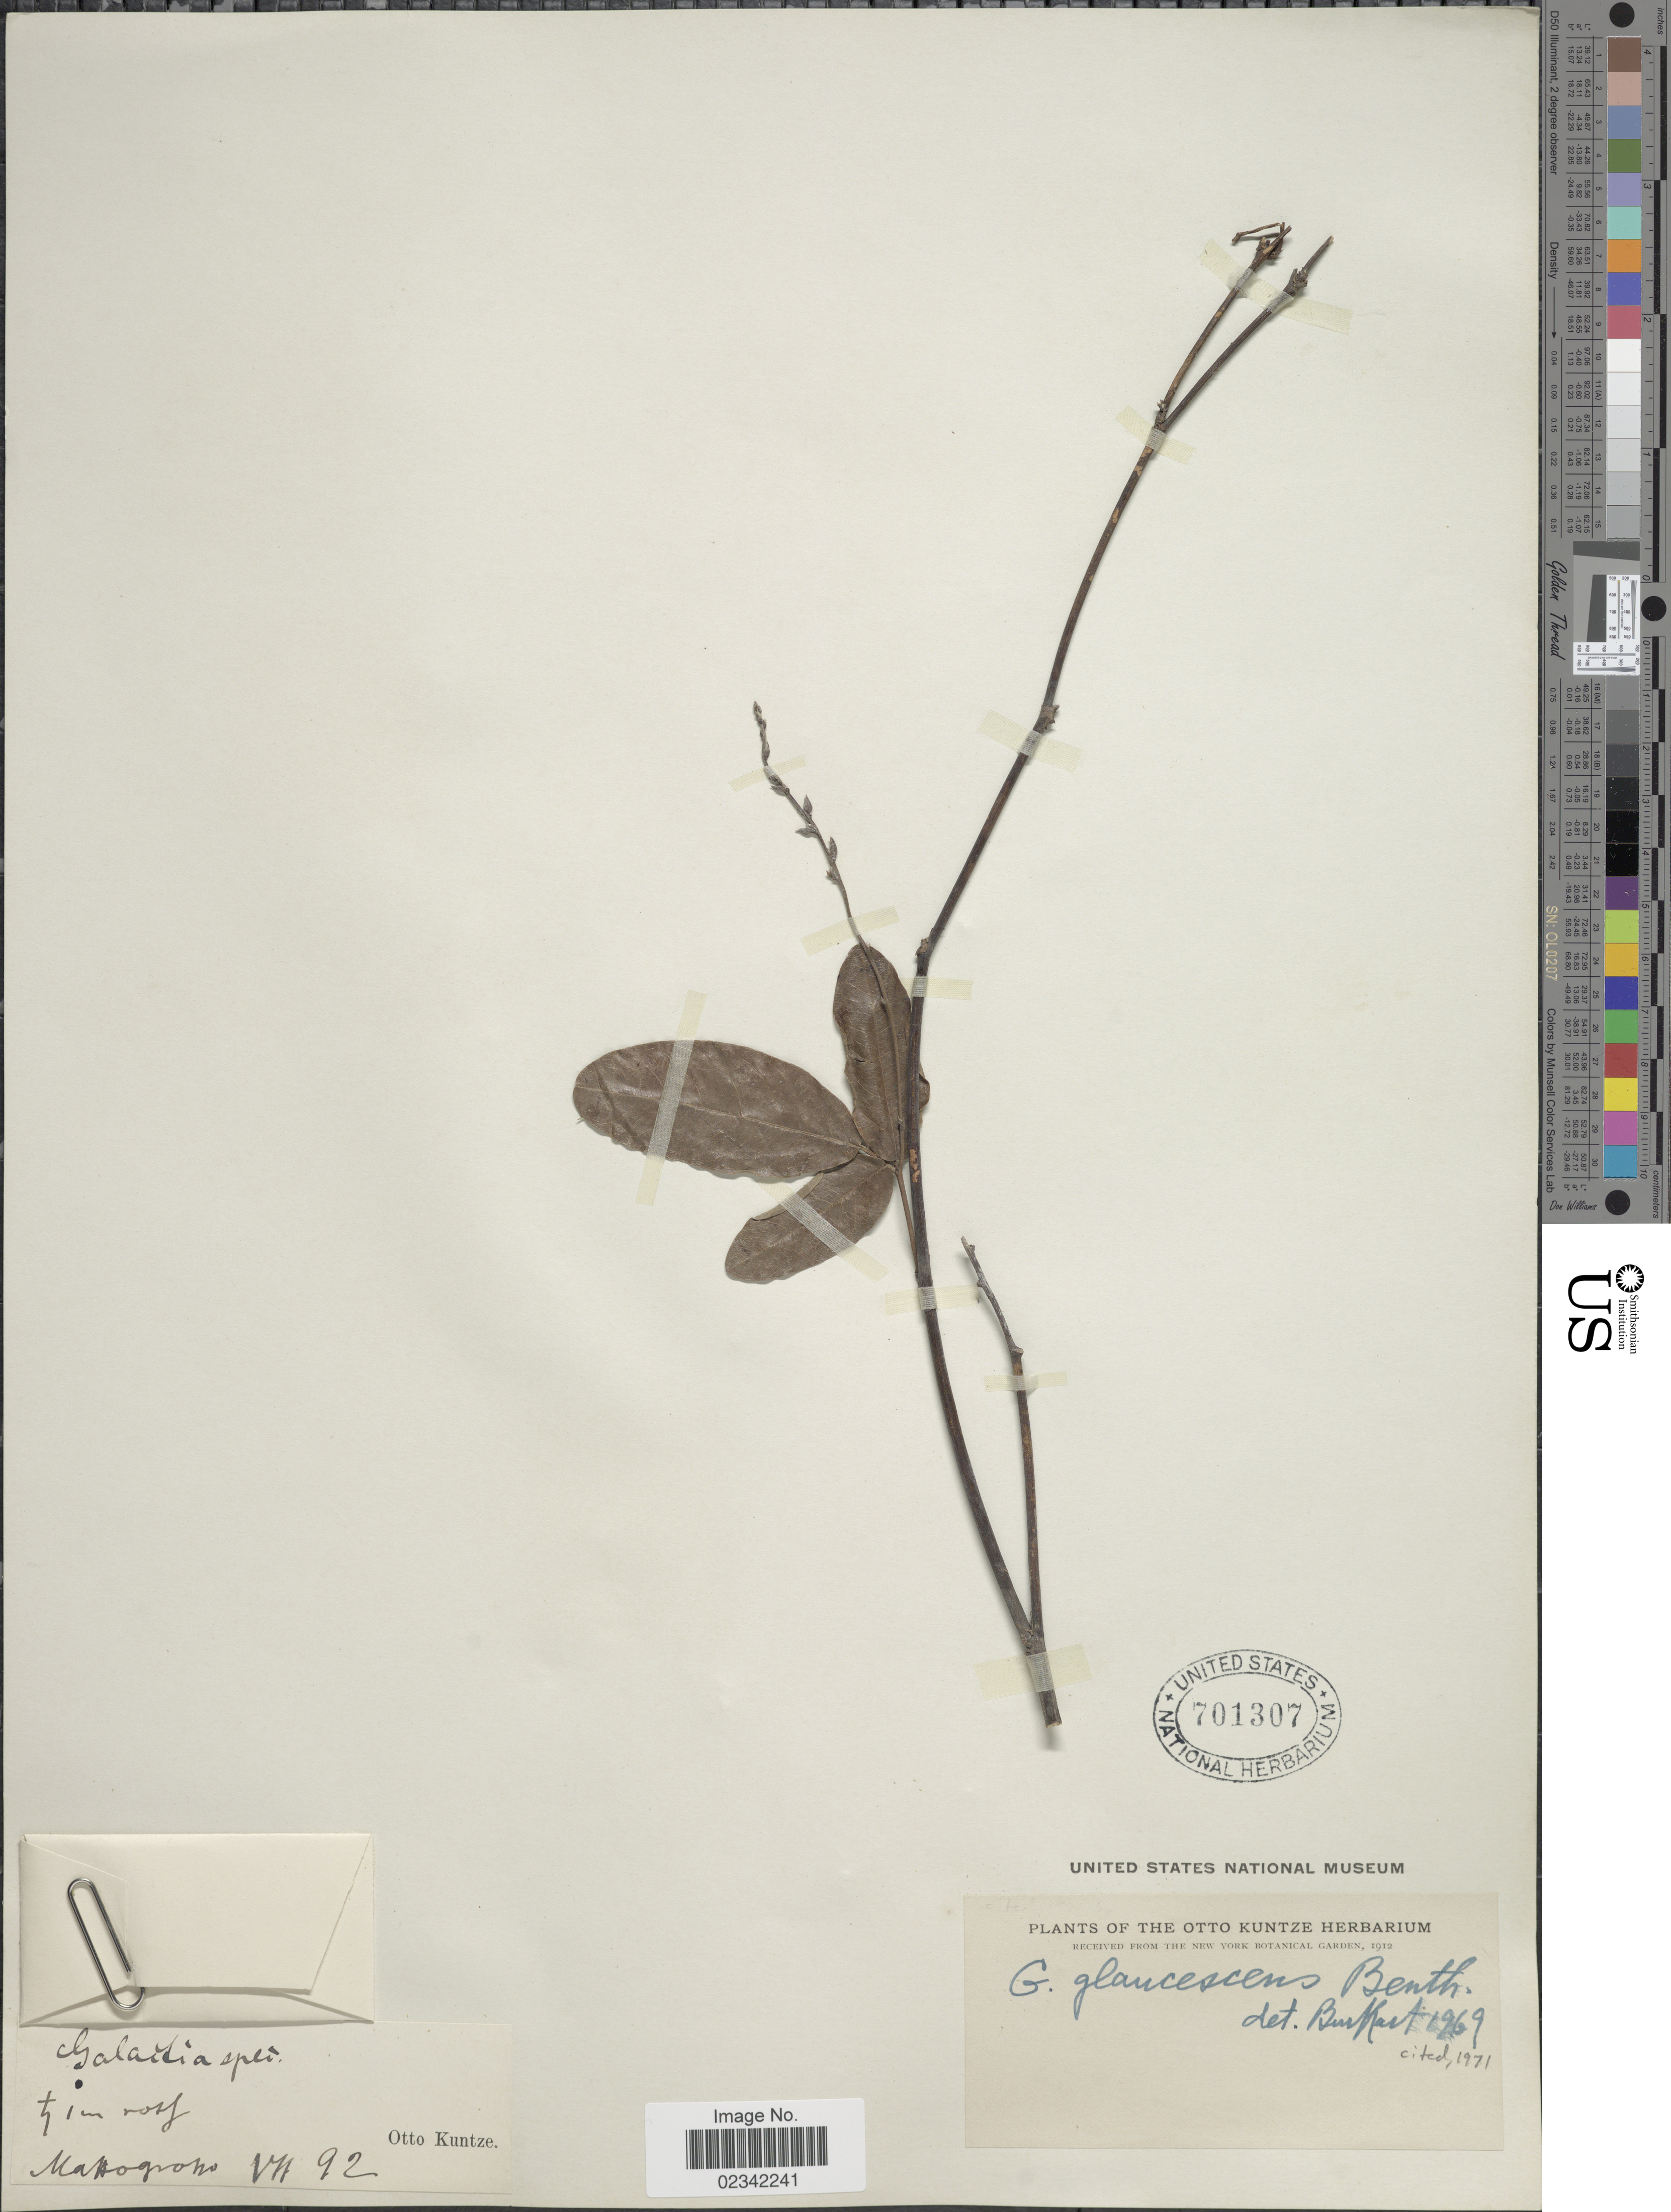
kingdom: Plantae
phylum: Tracheophyta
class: Magnoliopsida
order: Fabales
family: Fabaceae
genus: Galactia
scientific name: Galactia glaucescens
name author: Kunth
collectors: C.E.O. Kuntze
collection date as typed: Transcribed d/m/y: /7/92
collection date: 1892-07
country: Brazil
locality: Matogrosso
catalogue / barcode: US 701307